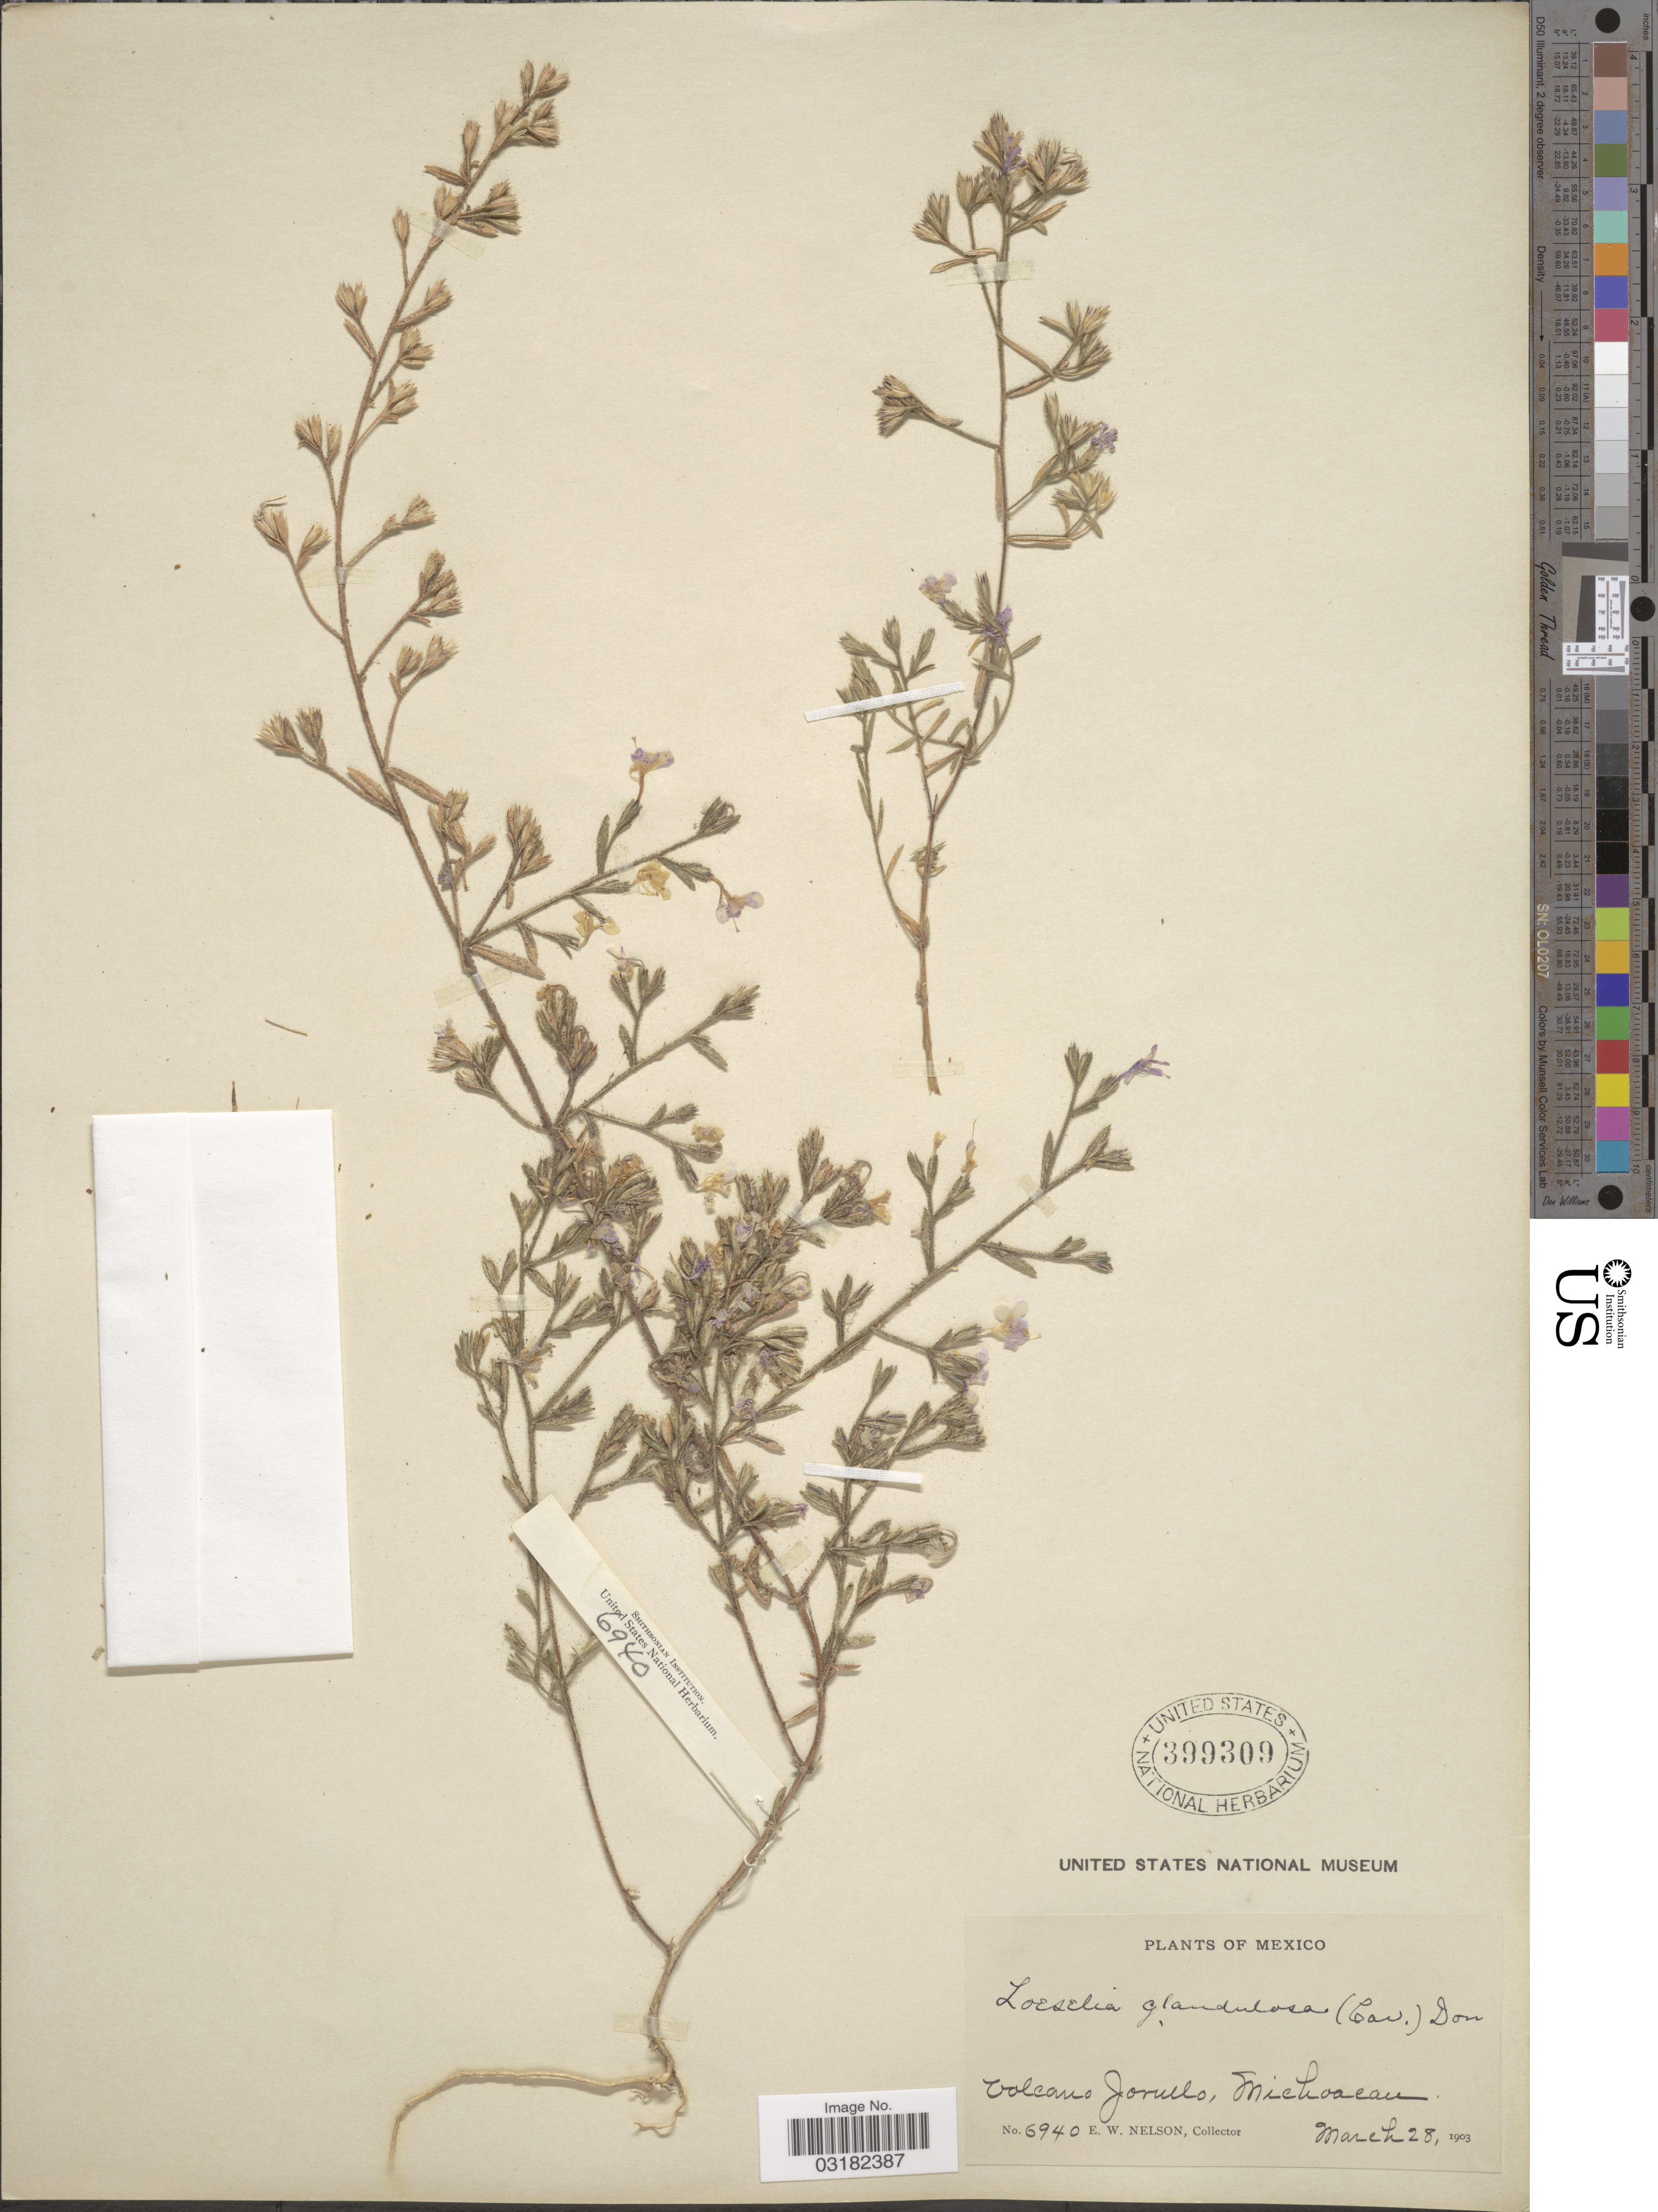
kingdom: Plantae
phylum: Tracheophyta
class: Magnoliopsida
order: Ericales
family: Polemoniaceae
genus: Loeselia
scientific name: Loeselia glandulosa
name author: (Cav.) G. Don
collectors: E. W. Nelson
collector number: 6940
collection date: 1903-03-28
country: Mexico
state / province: Michoacán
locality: Volcano Jorullo.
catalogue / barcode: US 399309